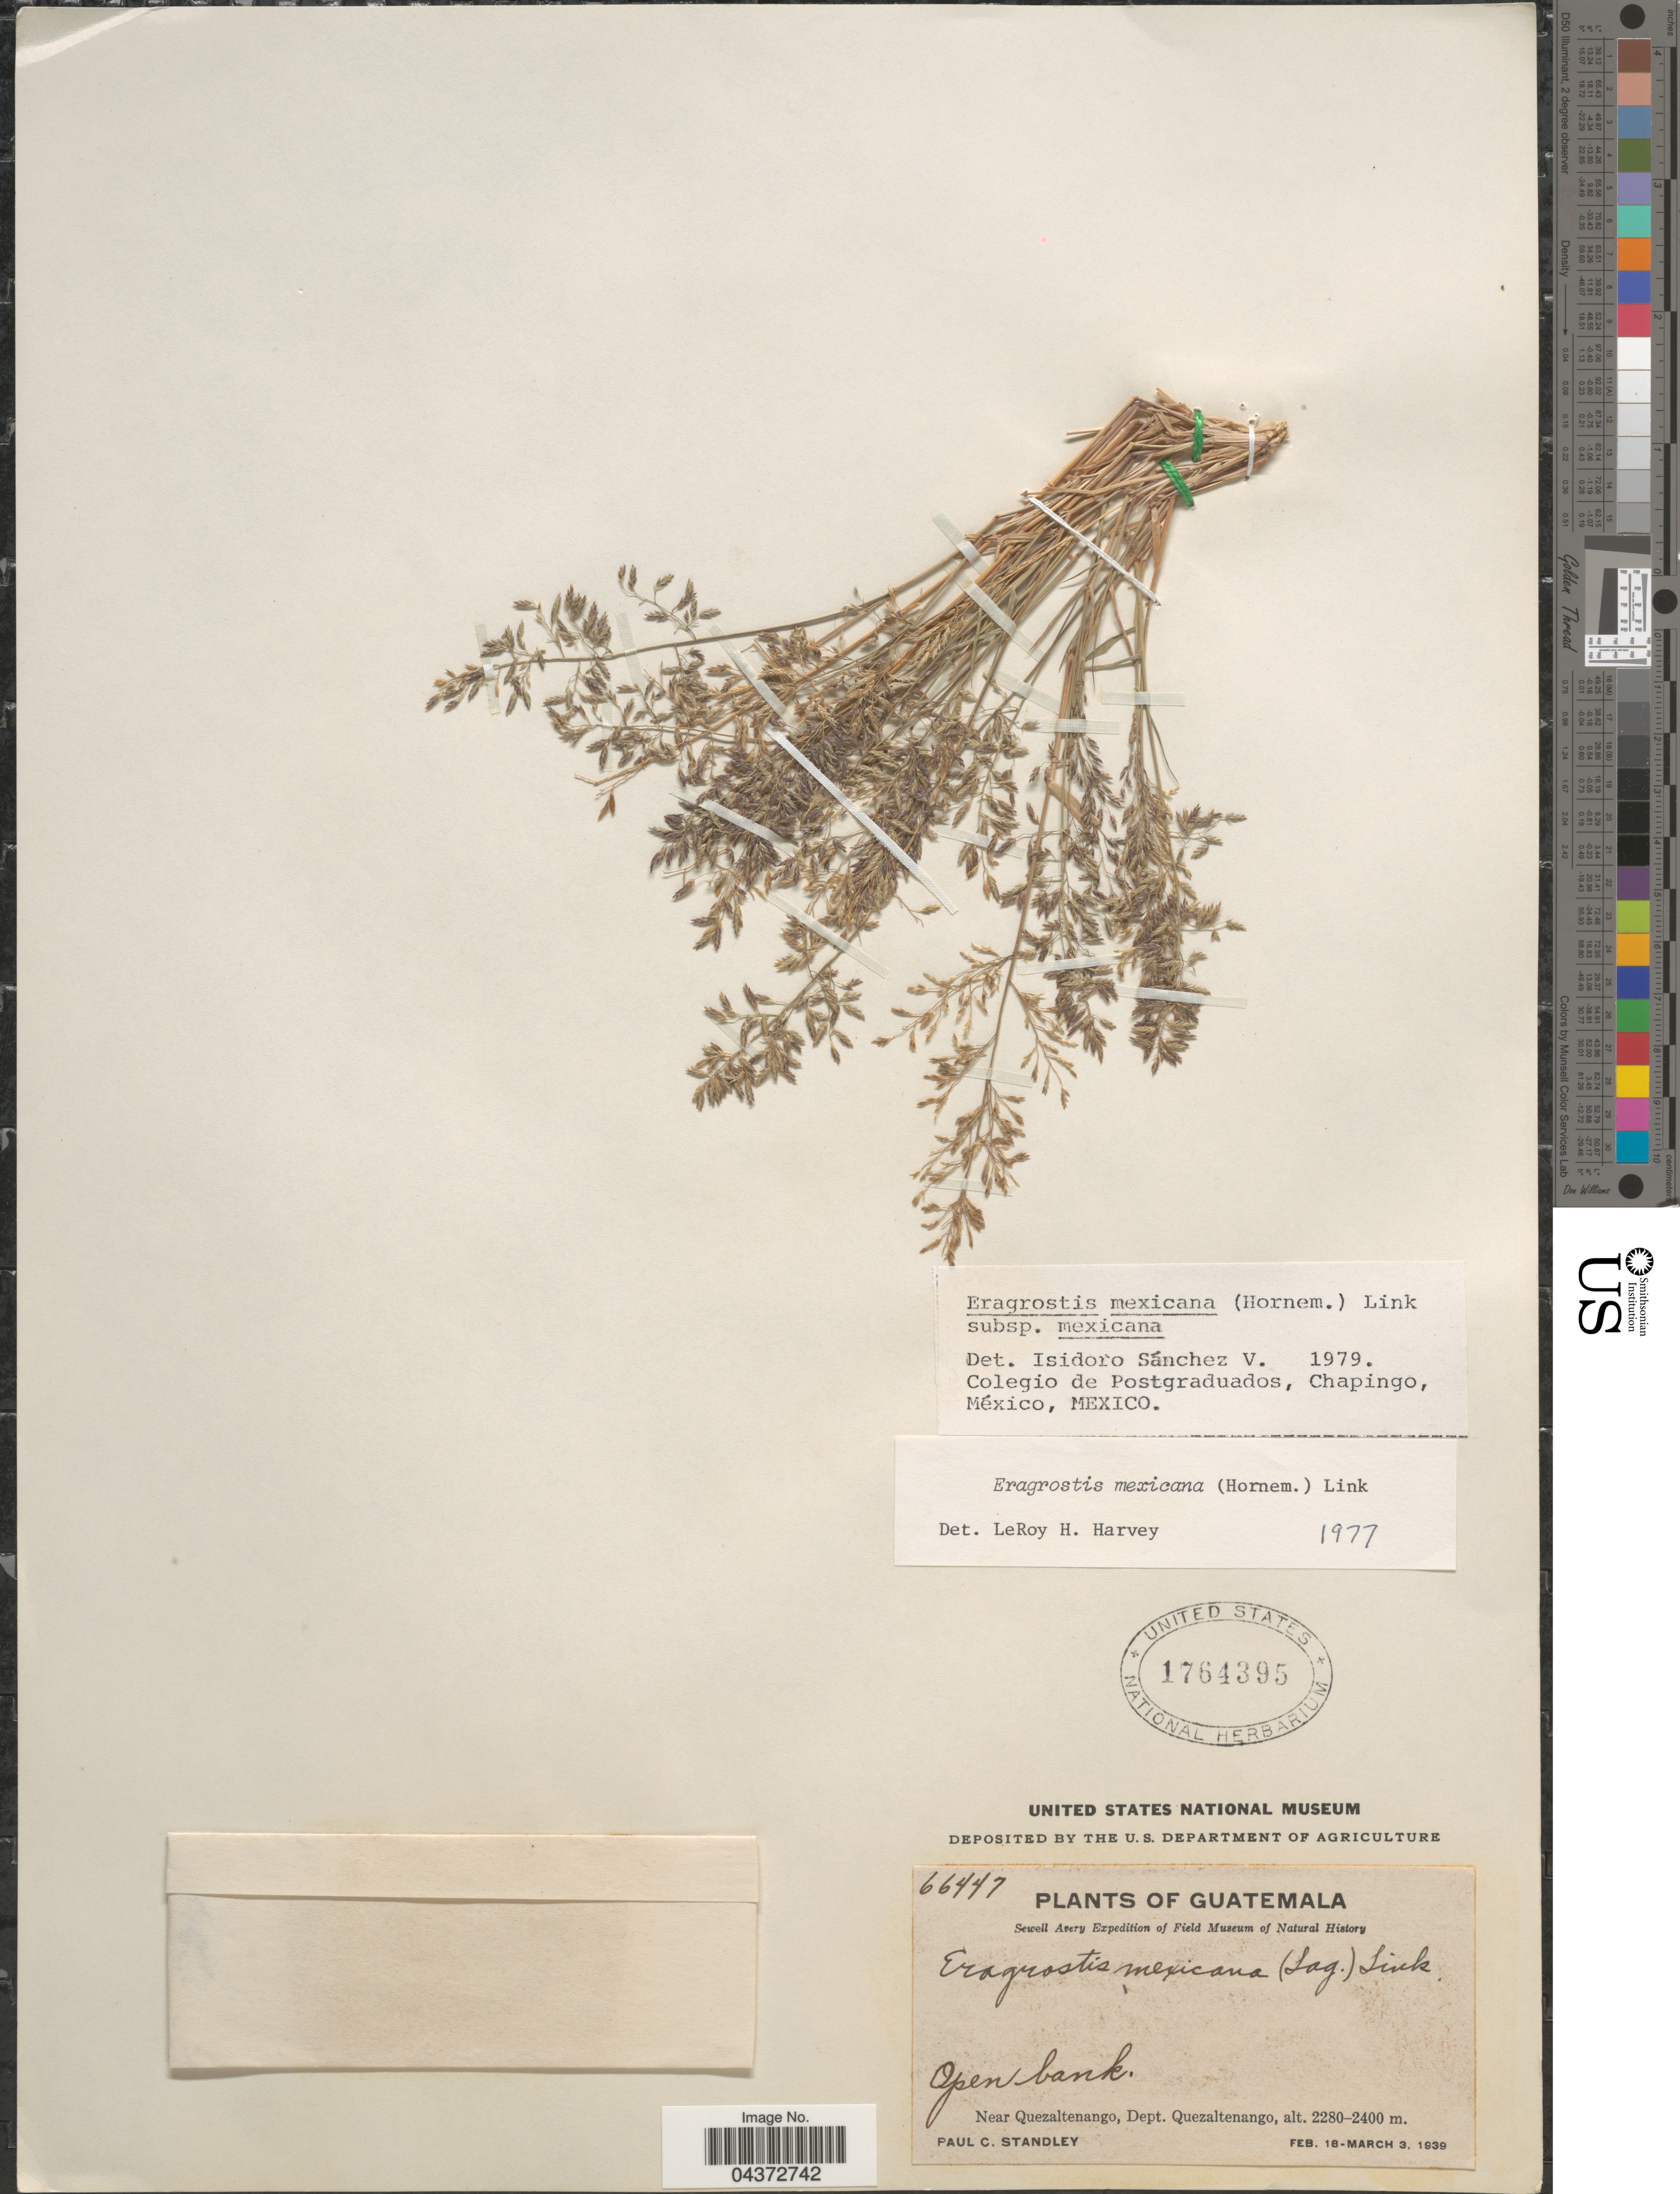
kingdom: Plantae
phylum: Tracheophyta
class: Liliopsida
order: Poales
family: Poaceae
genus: Eragrostis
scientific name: Eragrostis mexicana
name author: (Hornem.) Link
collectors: P. C. Standley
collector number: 66447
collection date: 1939-02-18/1939-03-03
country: Guatemala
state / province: Quetzaltenango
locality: Sewell Avery Expedition. Open bank. Near Quezaltenango, Dept. Quezaltenango.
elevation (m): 2280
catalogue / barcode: US 1764395